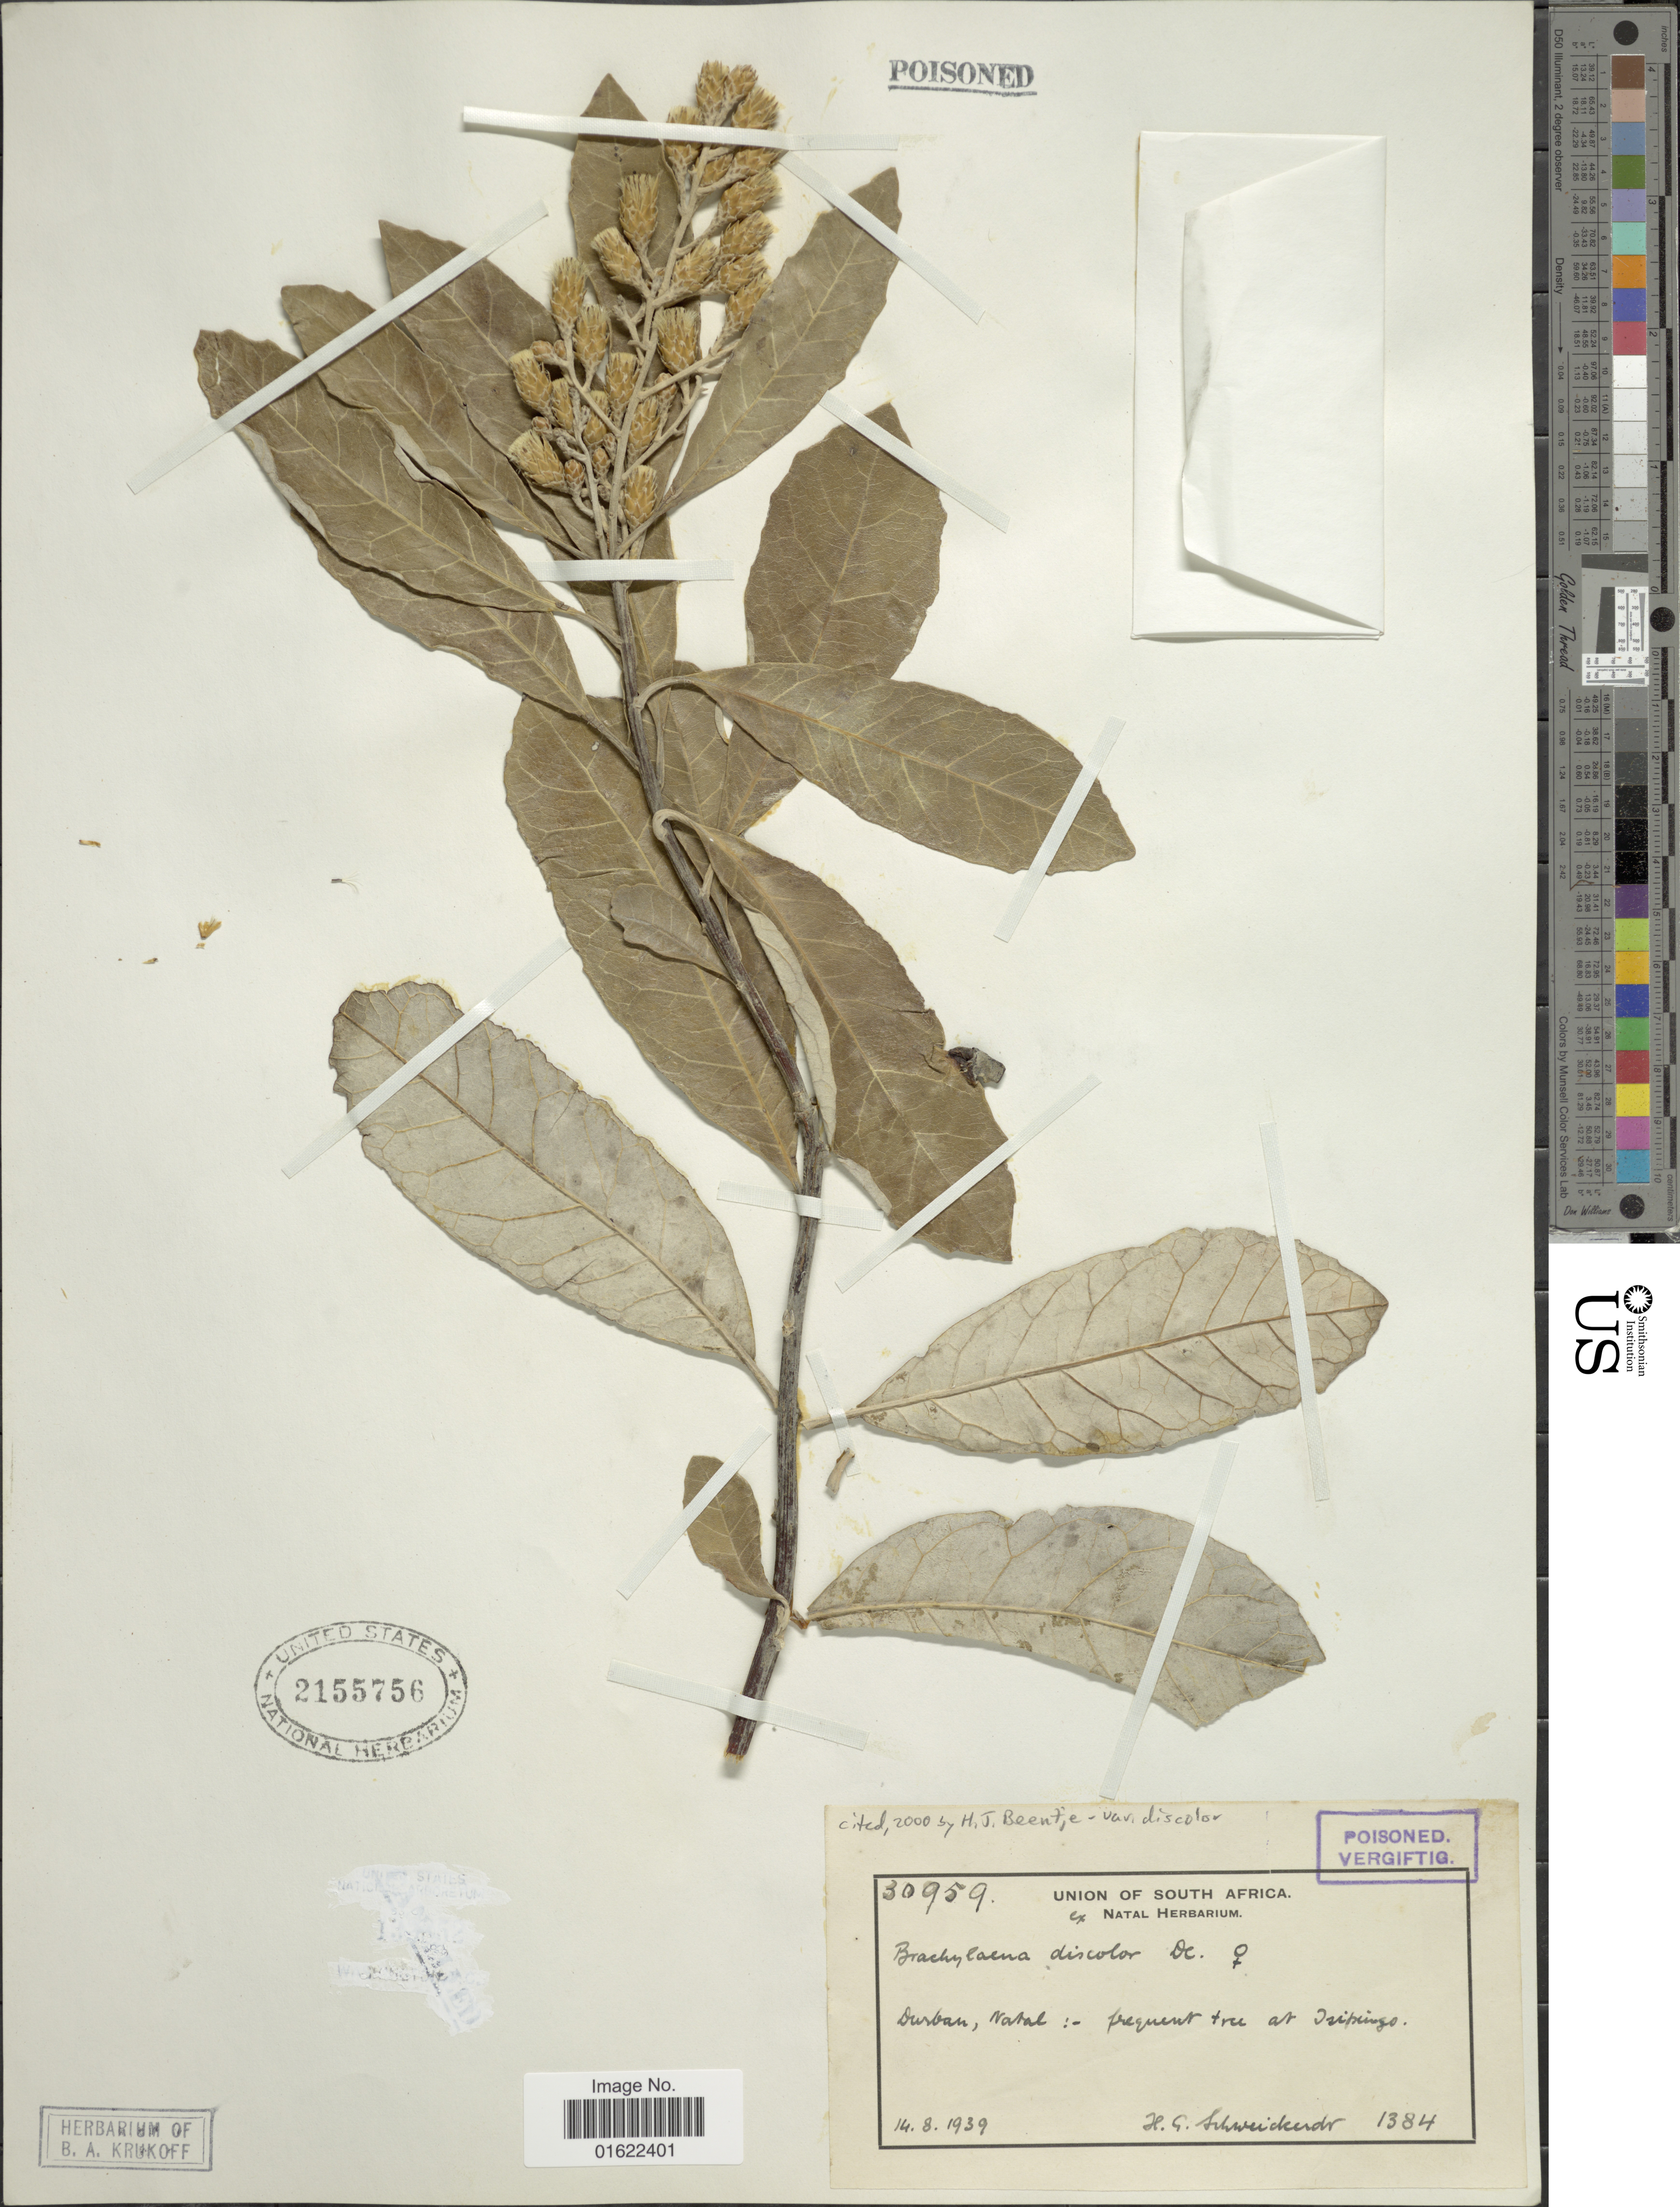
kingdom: Plantae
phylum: Tracheophyta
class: Magnoliopsida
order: Asterales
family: Asteraceae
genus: Brachylaena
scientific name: Brachylaena discolor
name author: DC.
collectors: H. Schweickerdt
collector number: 1384/30959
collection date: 1939-08-14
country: South Africa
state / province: KwaZulu-Natal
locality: Durban, Natal: frequent tree at Isipingo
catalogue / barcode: US 2155756